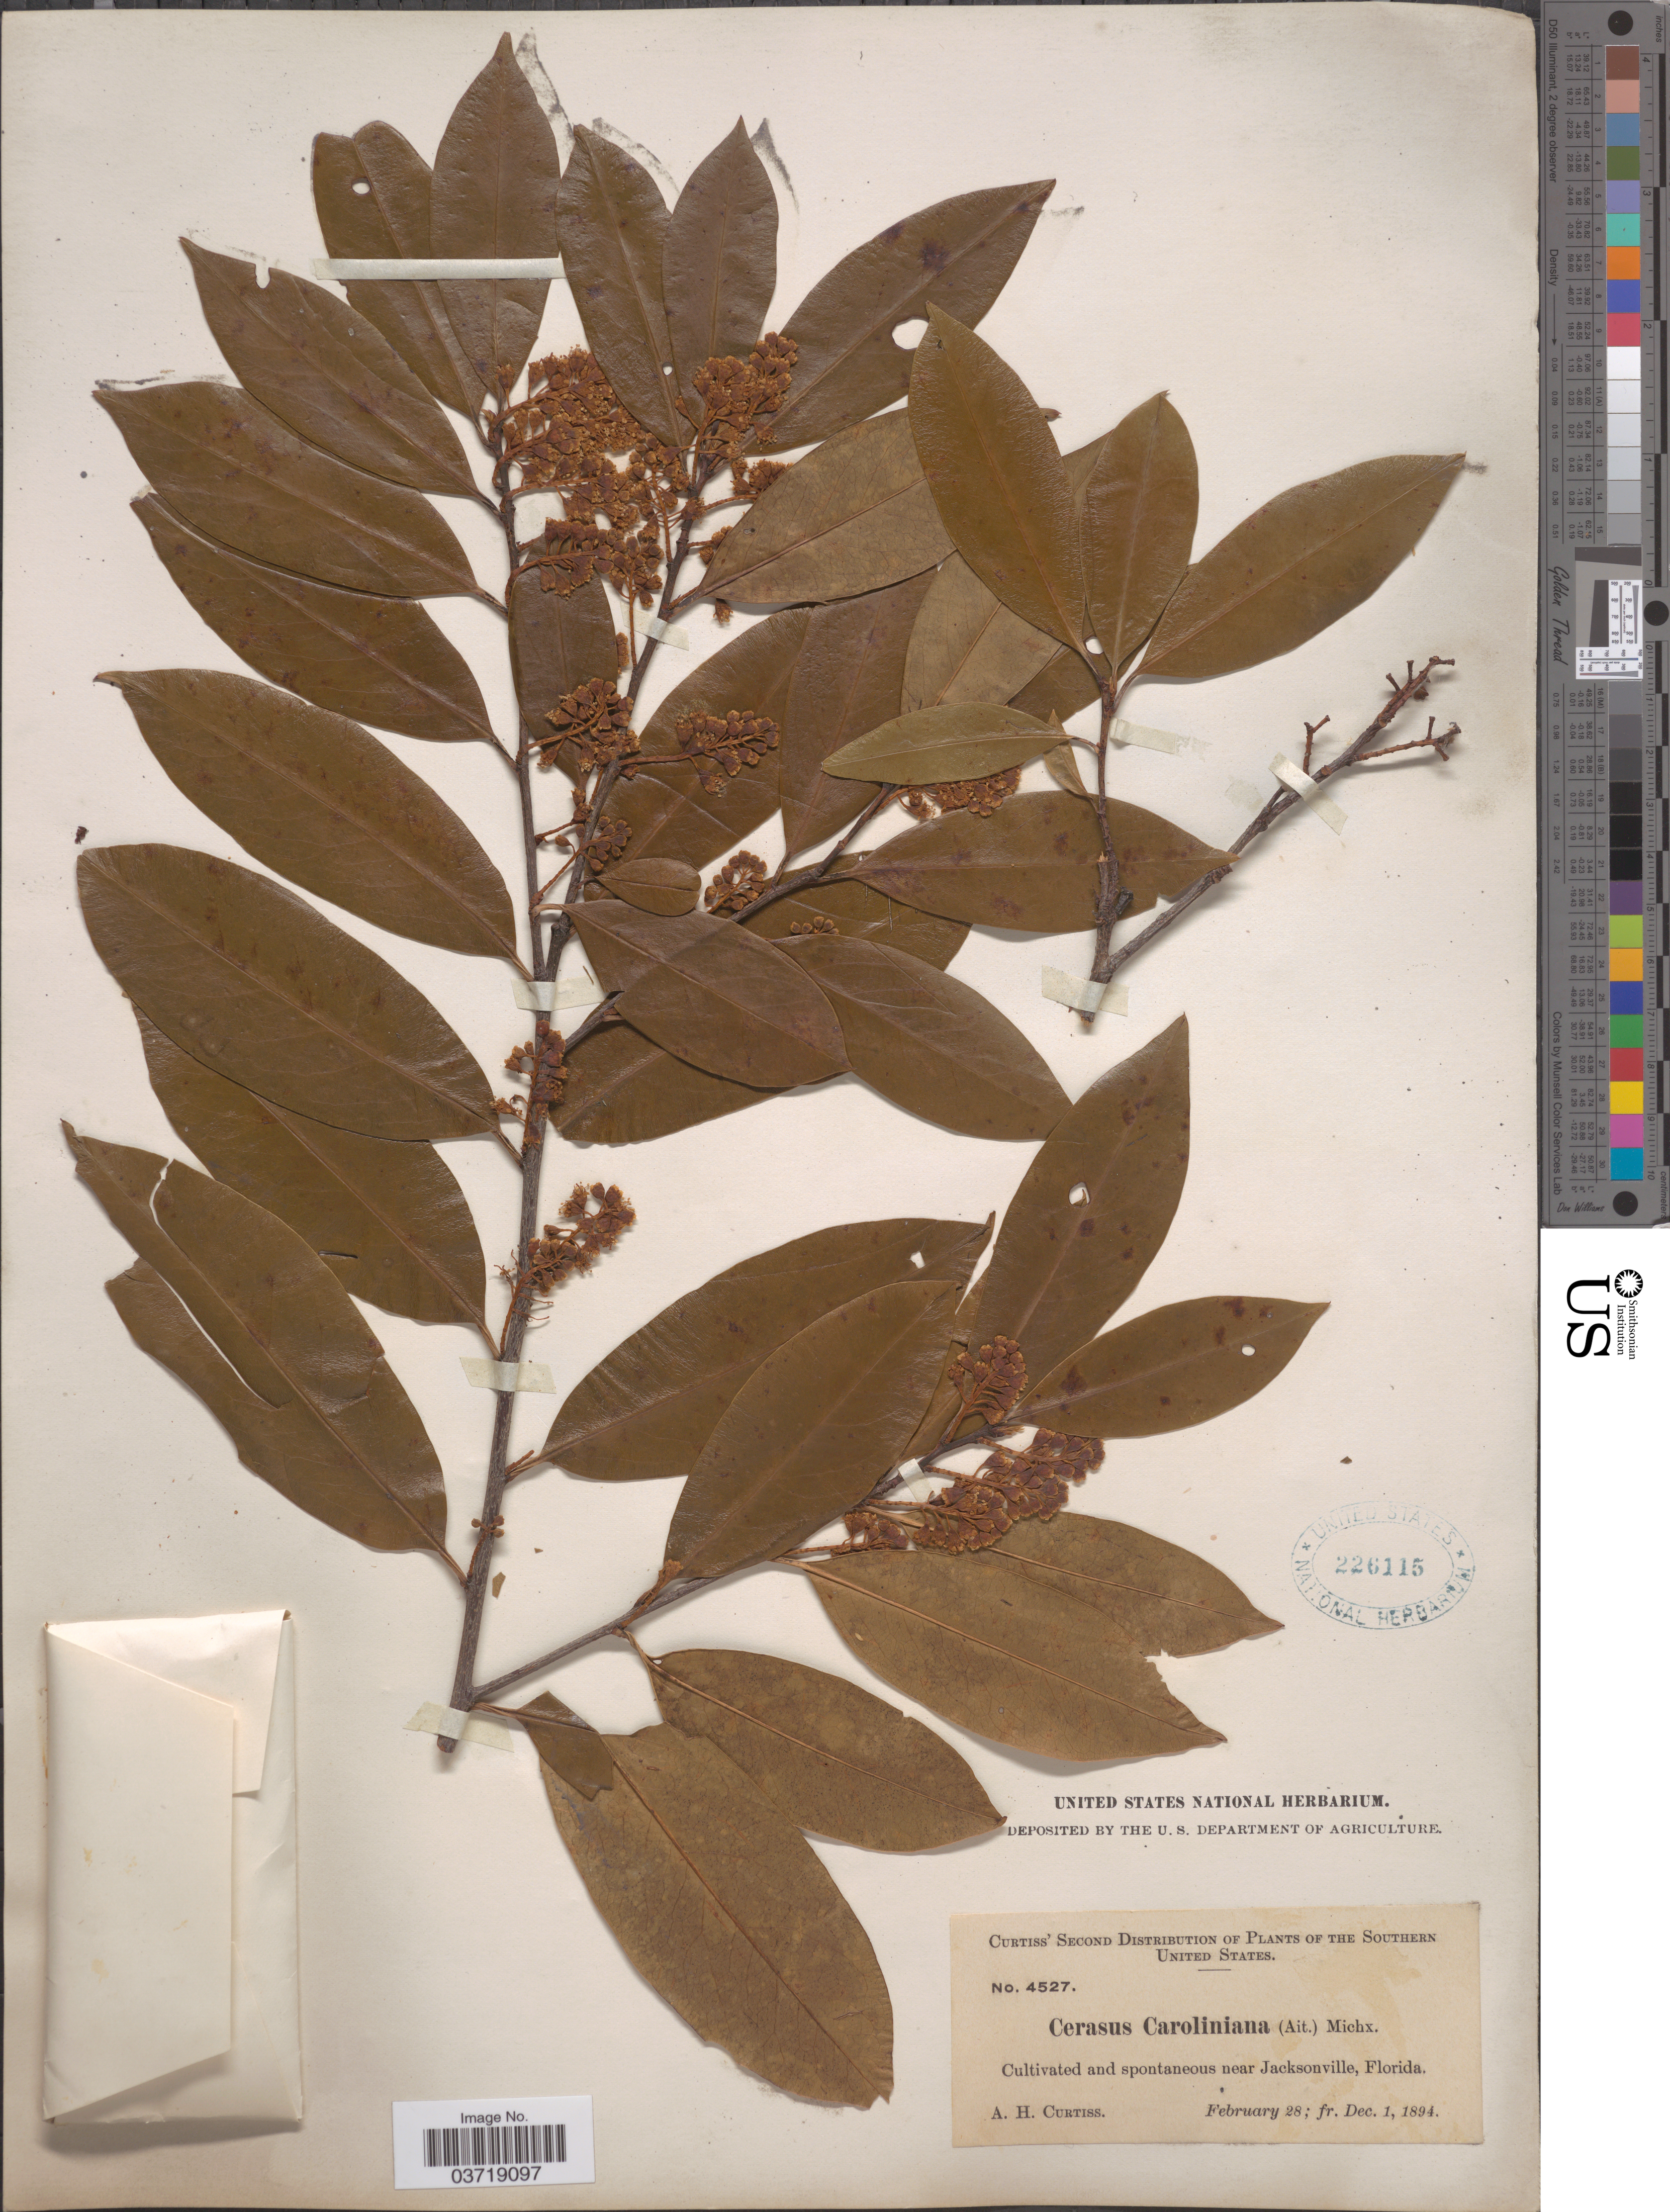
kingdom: Plantae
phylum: Tracheophyta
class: Magnoliopsida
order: Rosales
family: Rosaceae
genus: Prunus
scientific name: Prunus caroliniana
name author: (Mill.) Aiton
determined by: Strong, Mark T., (BOT), Smithsonian Institution - National Museum of Natural History (UNITED STATES)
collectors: A. H. Curtiss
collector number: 4527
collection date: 1894-02-28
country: United States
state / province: Florida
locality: Southern United States. Near Jacksonville.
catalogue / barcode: US 226115